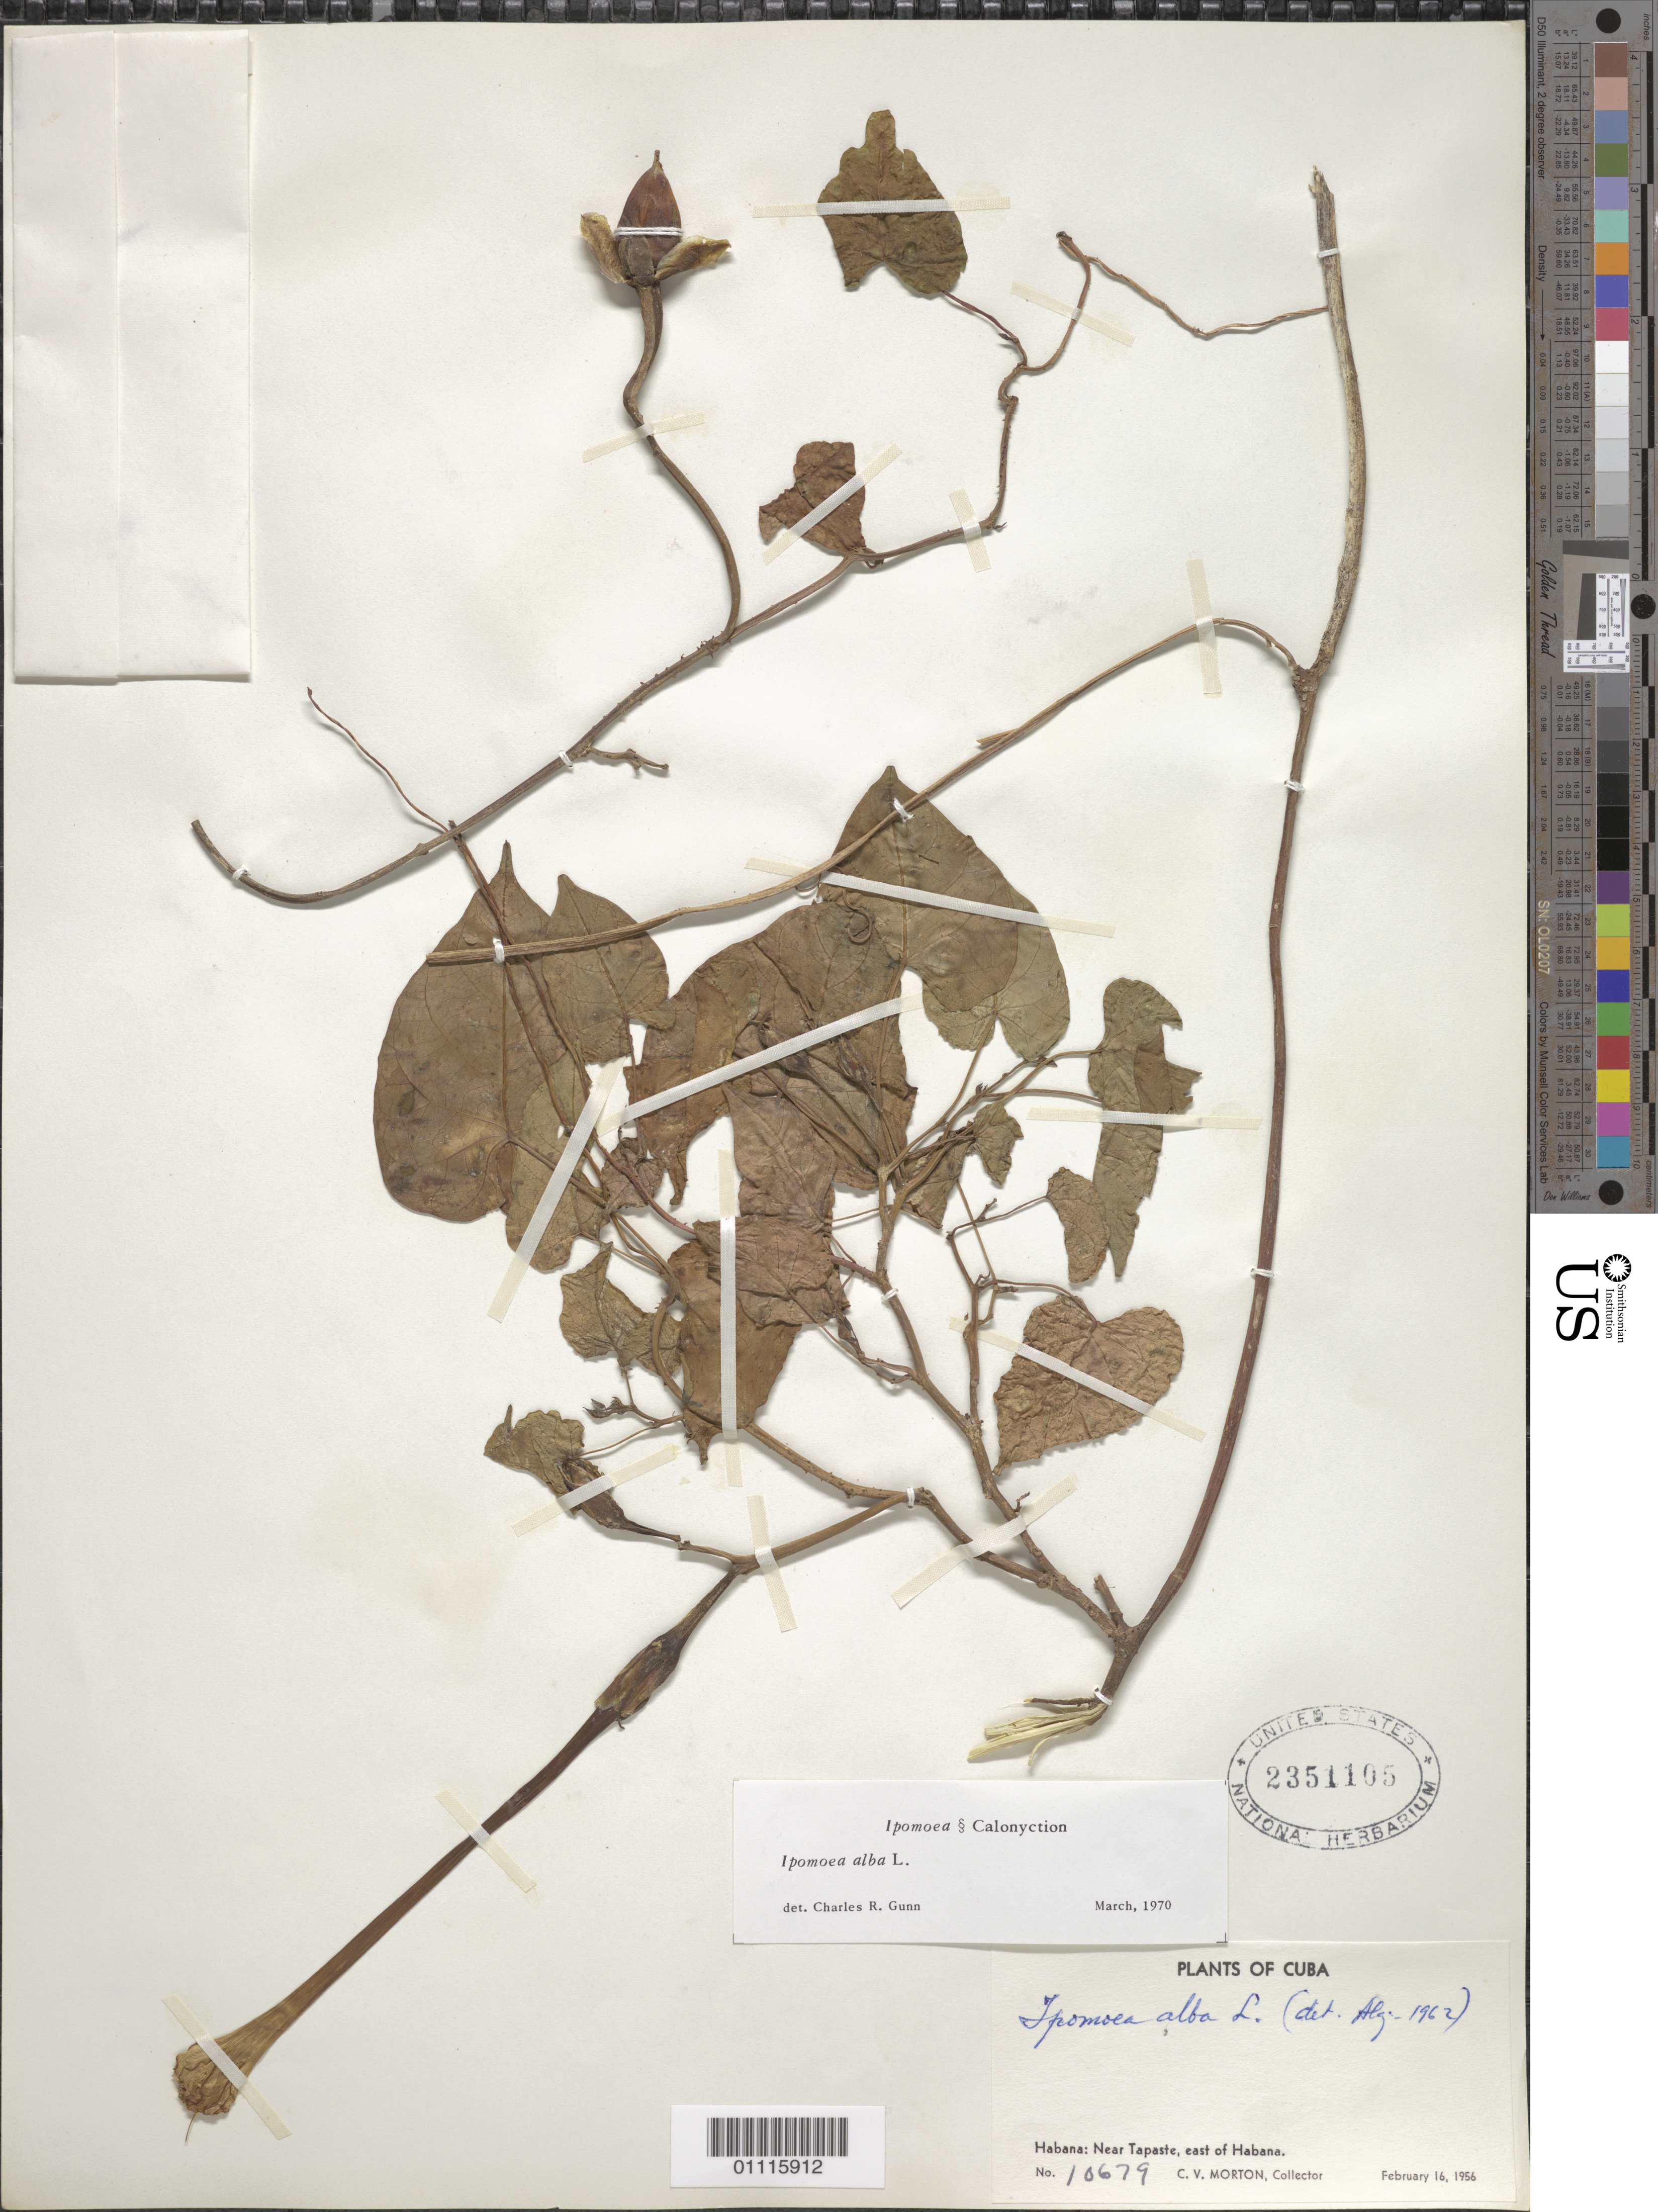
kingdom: Plantae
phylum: Tracheophyta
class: Magnoliopsida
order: Solanales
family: Convolvulaceae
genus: Ipomoea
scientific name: Ipomoea alba L.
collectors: C. V. Morton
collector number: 10679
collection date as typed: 16 Feb 1956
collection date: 1956-02-16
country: Cuba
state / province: La Habana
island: Cuba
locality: Near Tapaste, E of Habana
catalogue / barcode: US 2351105